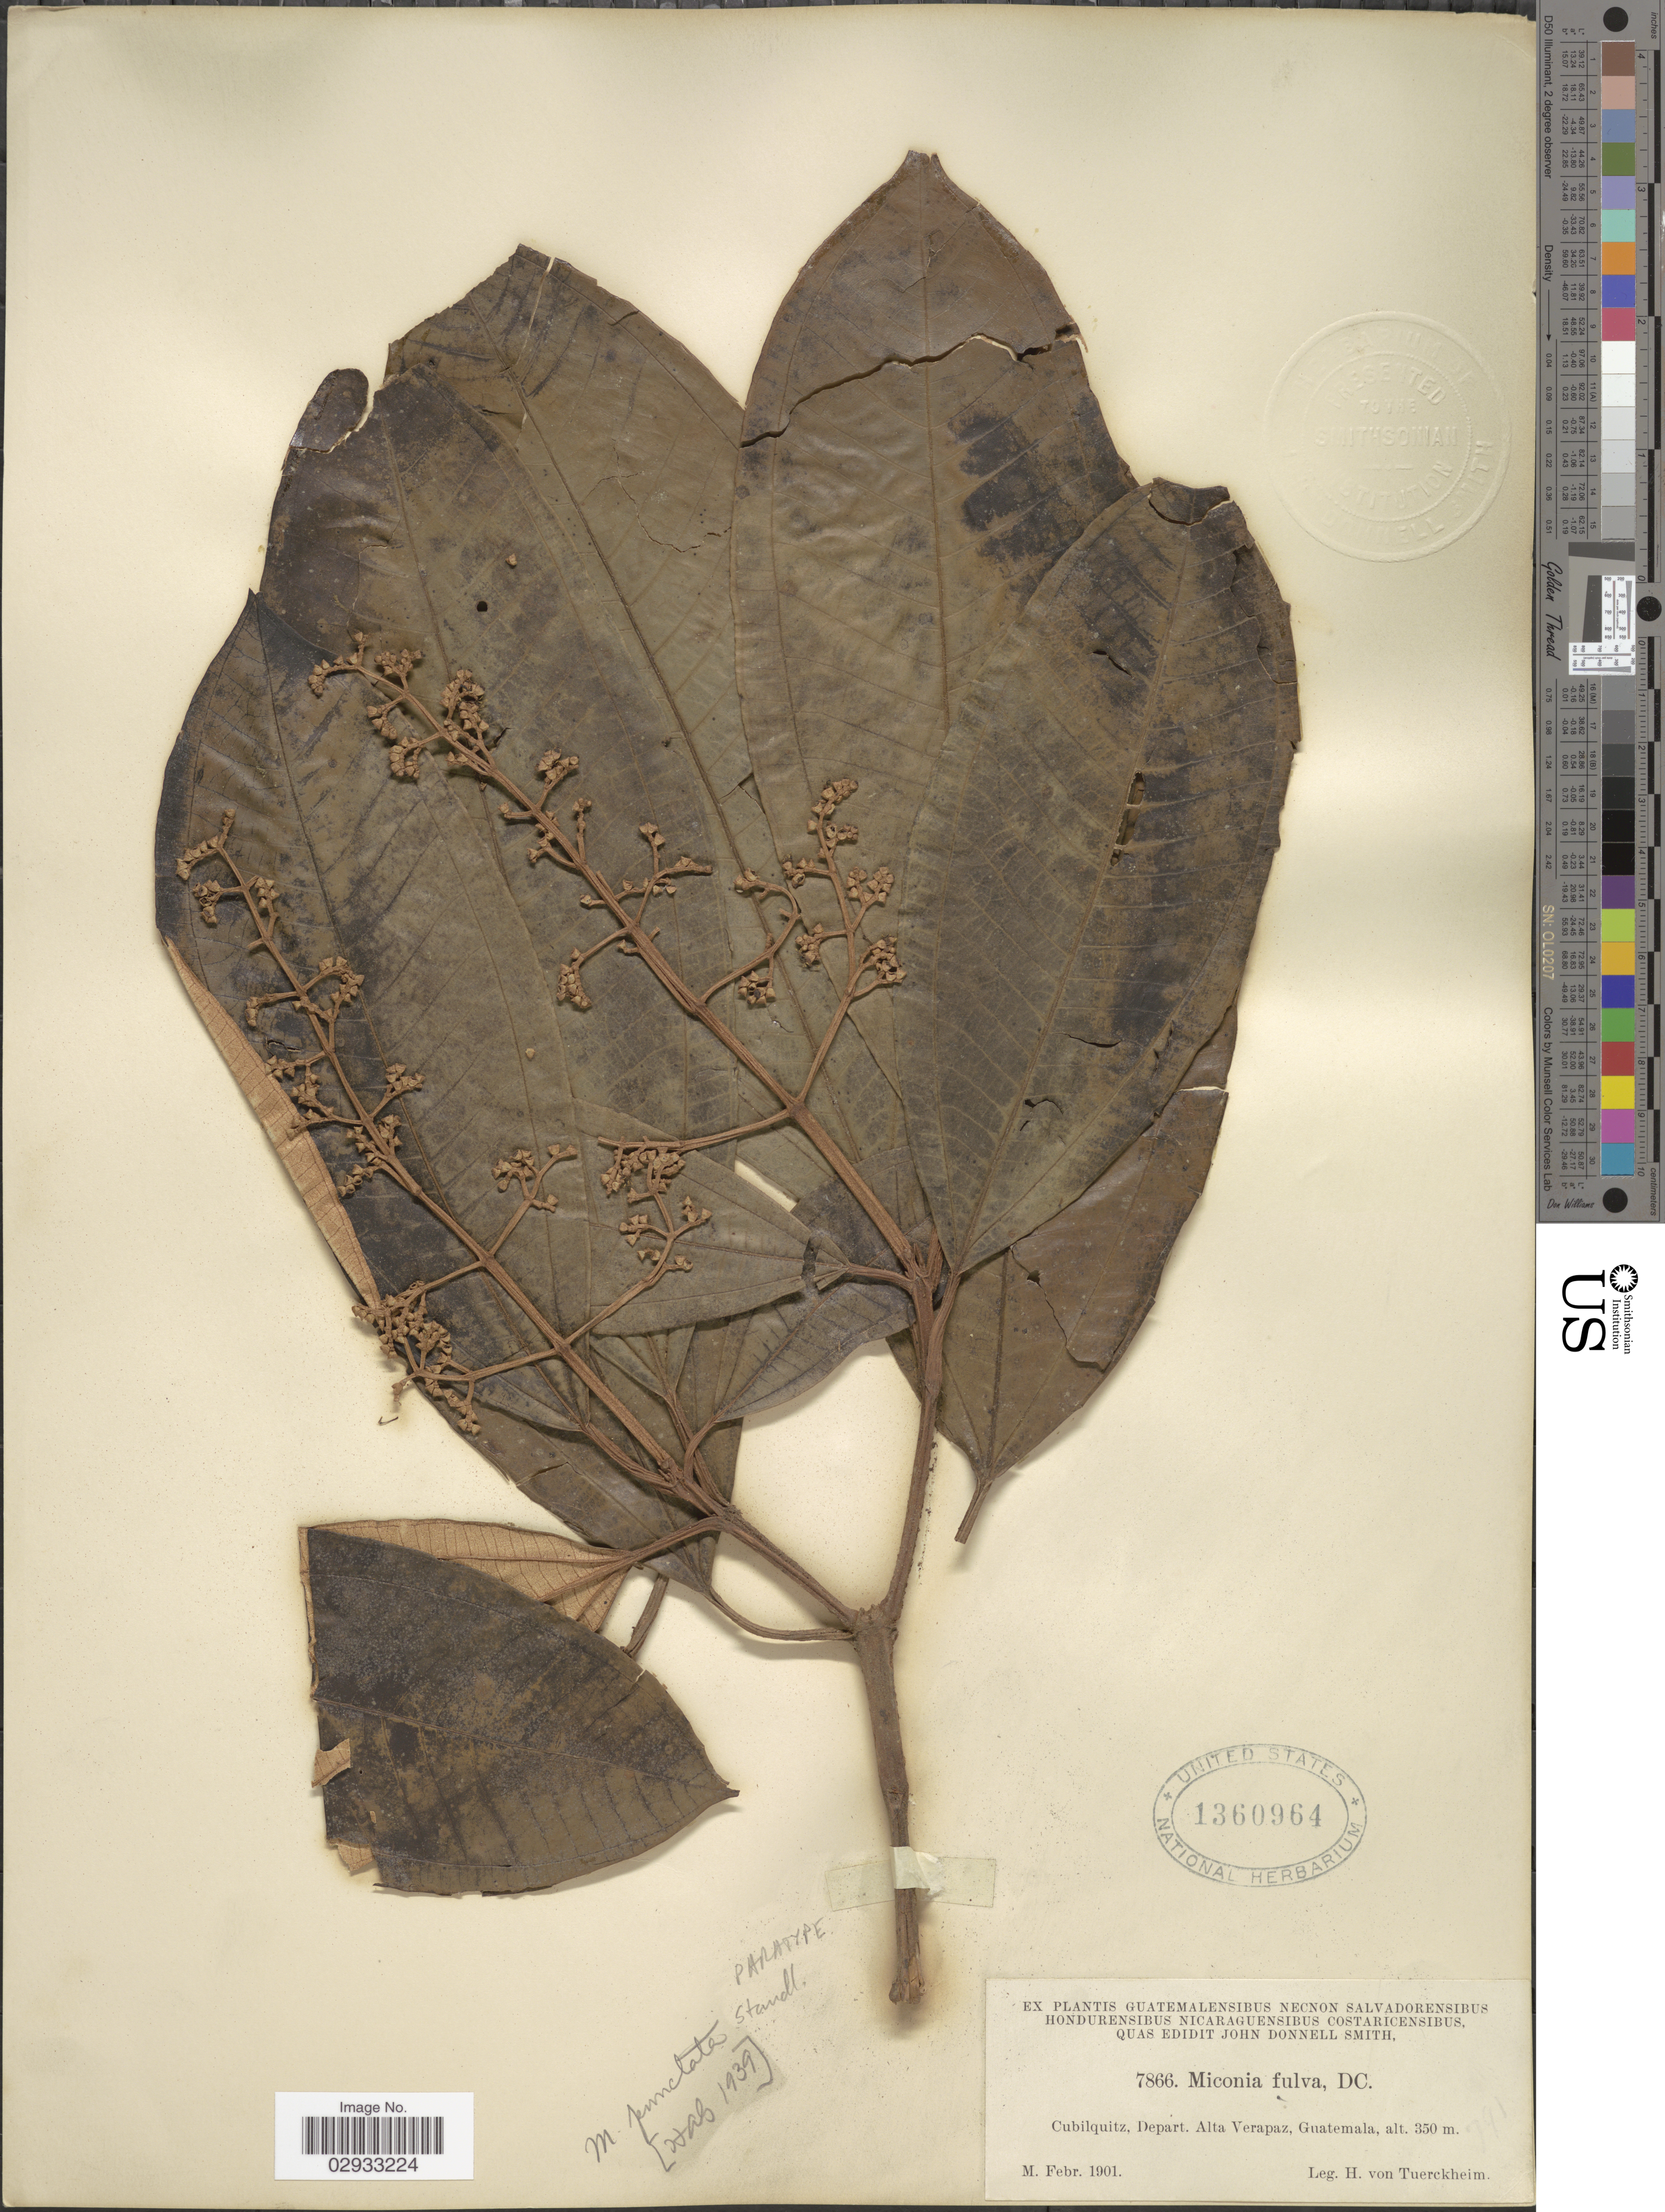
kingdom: Plantae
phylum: Tracheophyta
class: Magnoliopsida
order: Myrtales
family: Melastomataceae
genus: Miconia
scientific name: Miconia punctata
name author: (Desr.) D. Don ex DC.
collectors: H. von Türckheim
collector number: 7866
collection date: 1901-02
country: Guatemala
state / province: Alta Verapaz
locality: Cubilquitz, Depart. Alta Verapaz.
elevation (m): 350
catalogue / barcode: US 1360964